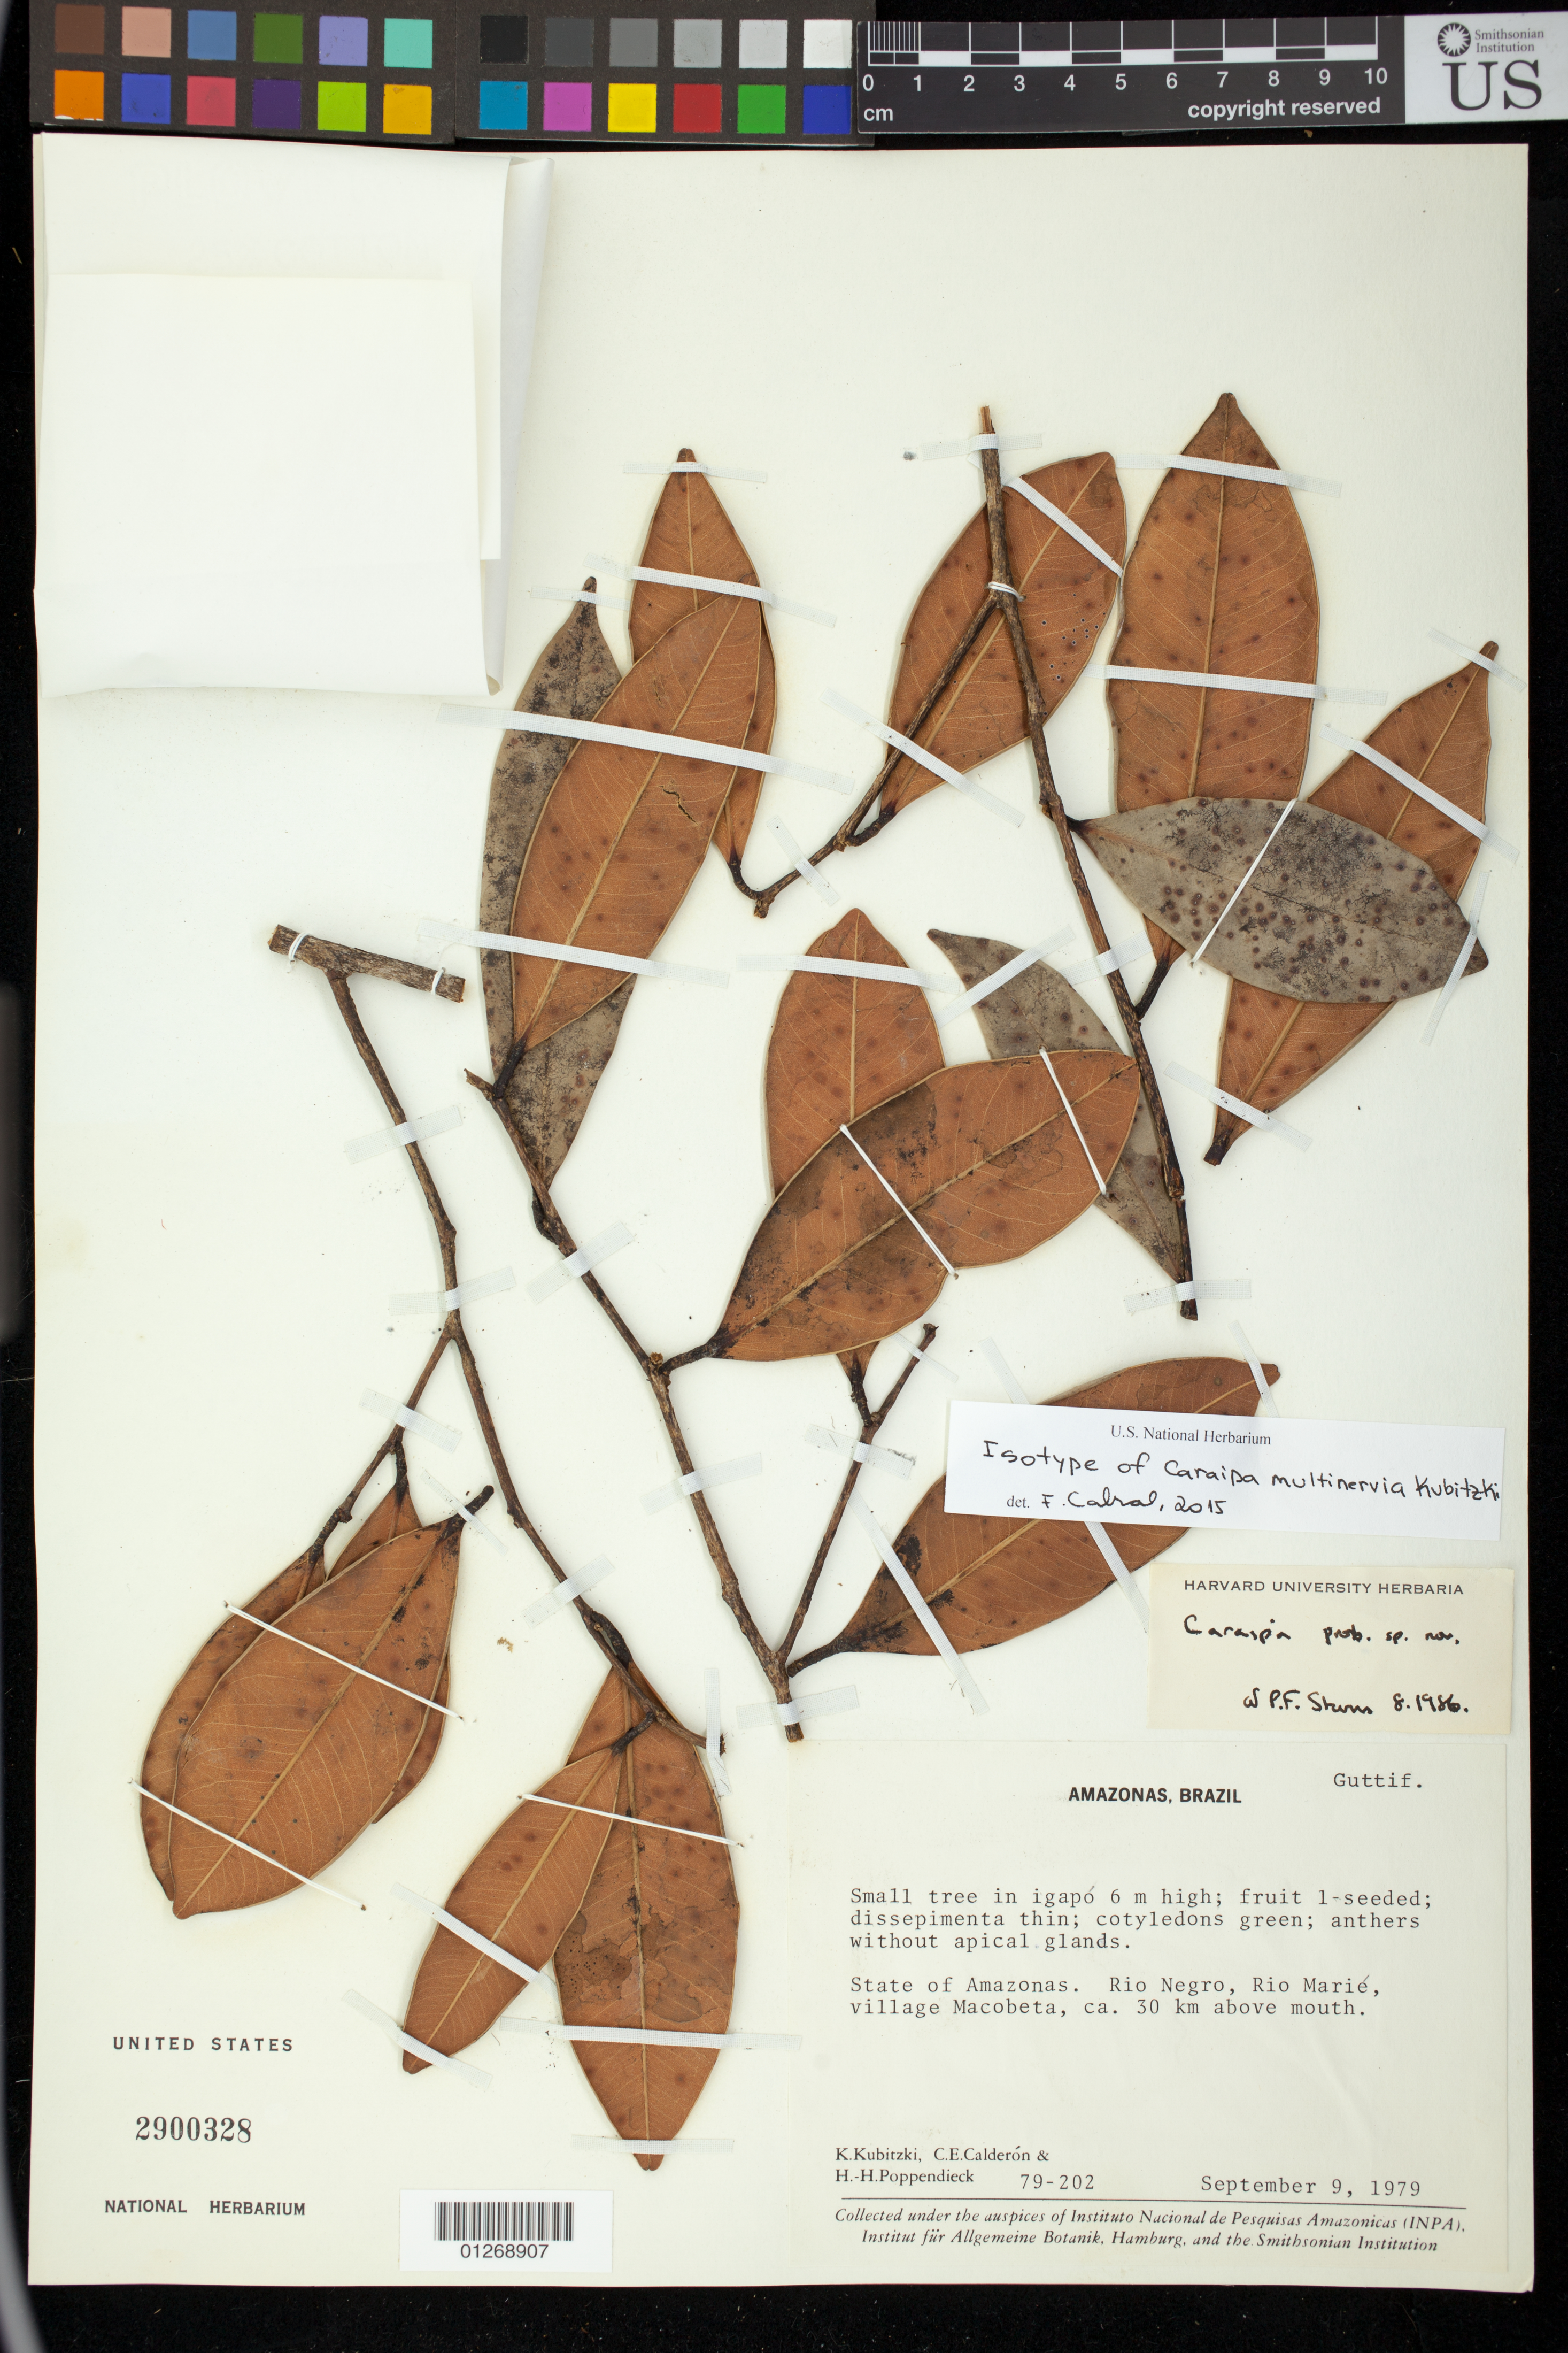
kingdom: Plantae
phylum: Tracheophyta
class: Magnoliopsida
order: Malpighiales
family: Calophyllaceae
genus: Caraipa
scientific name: Caraipa multinervia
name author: Kubitzki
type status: Isotype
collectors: K. Kubitzki, C. E. Calderón & H.-H. Poppendieck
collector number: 79-202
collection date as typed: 09 Sep 1979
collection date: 1979-09-09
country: Brazil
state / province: Amazonas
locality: State of Amazonas. Rio Negro, Rio Marié, village Macobeta, ca. 30 km above mouth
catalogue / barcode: US 2900328